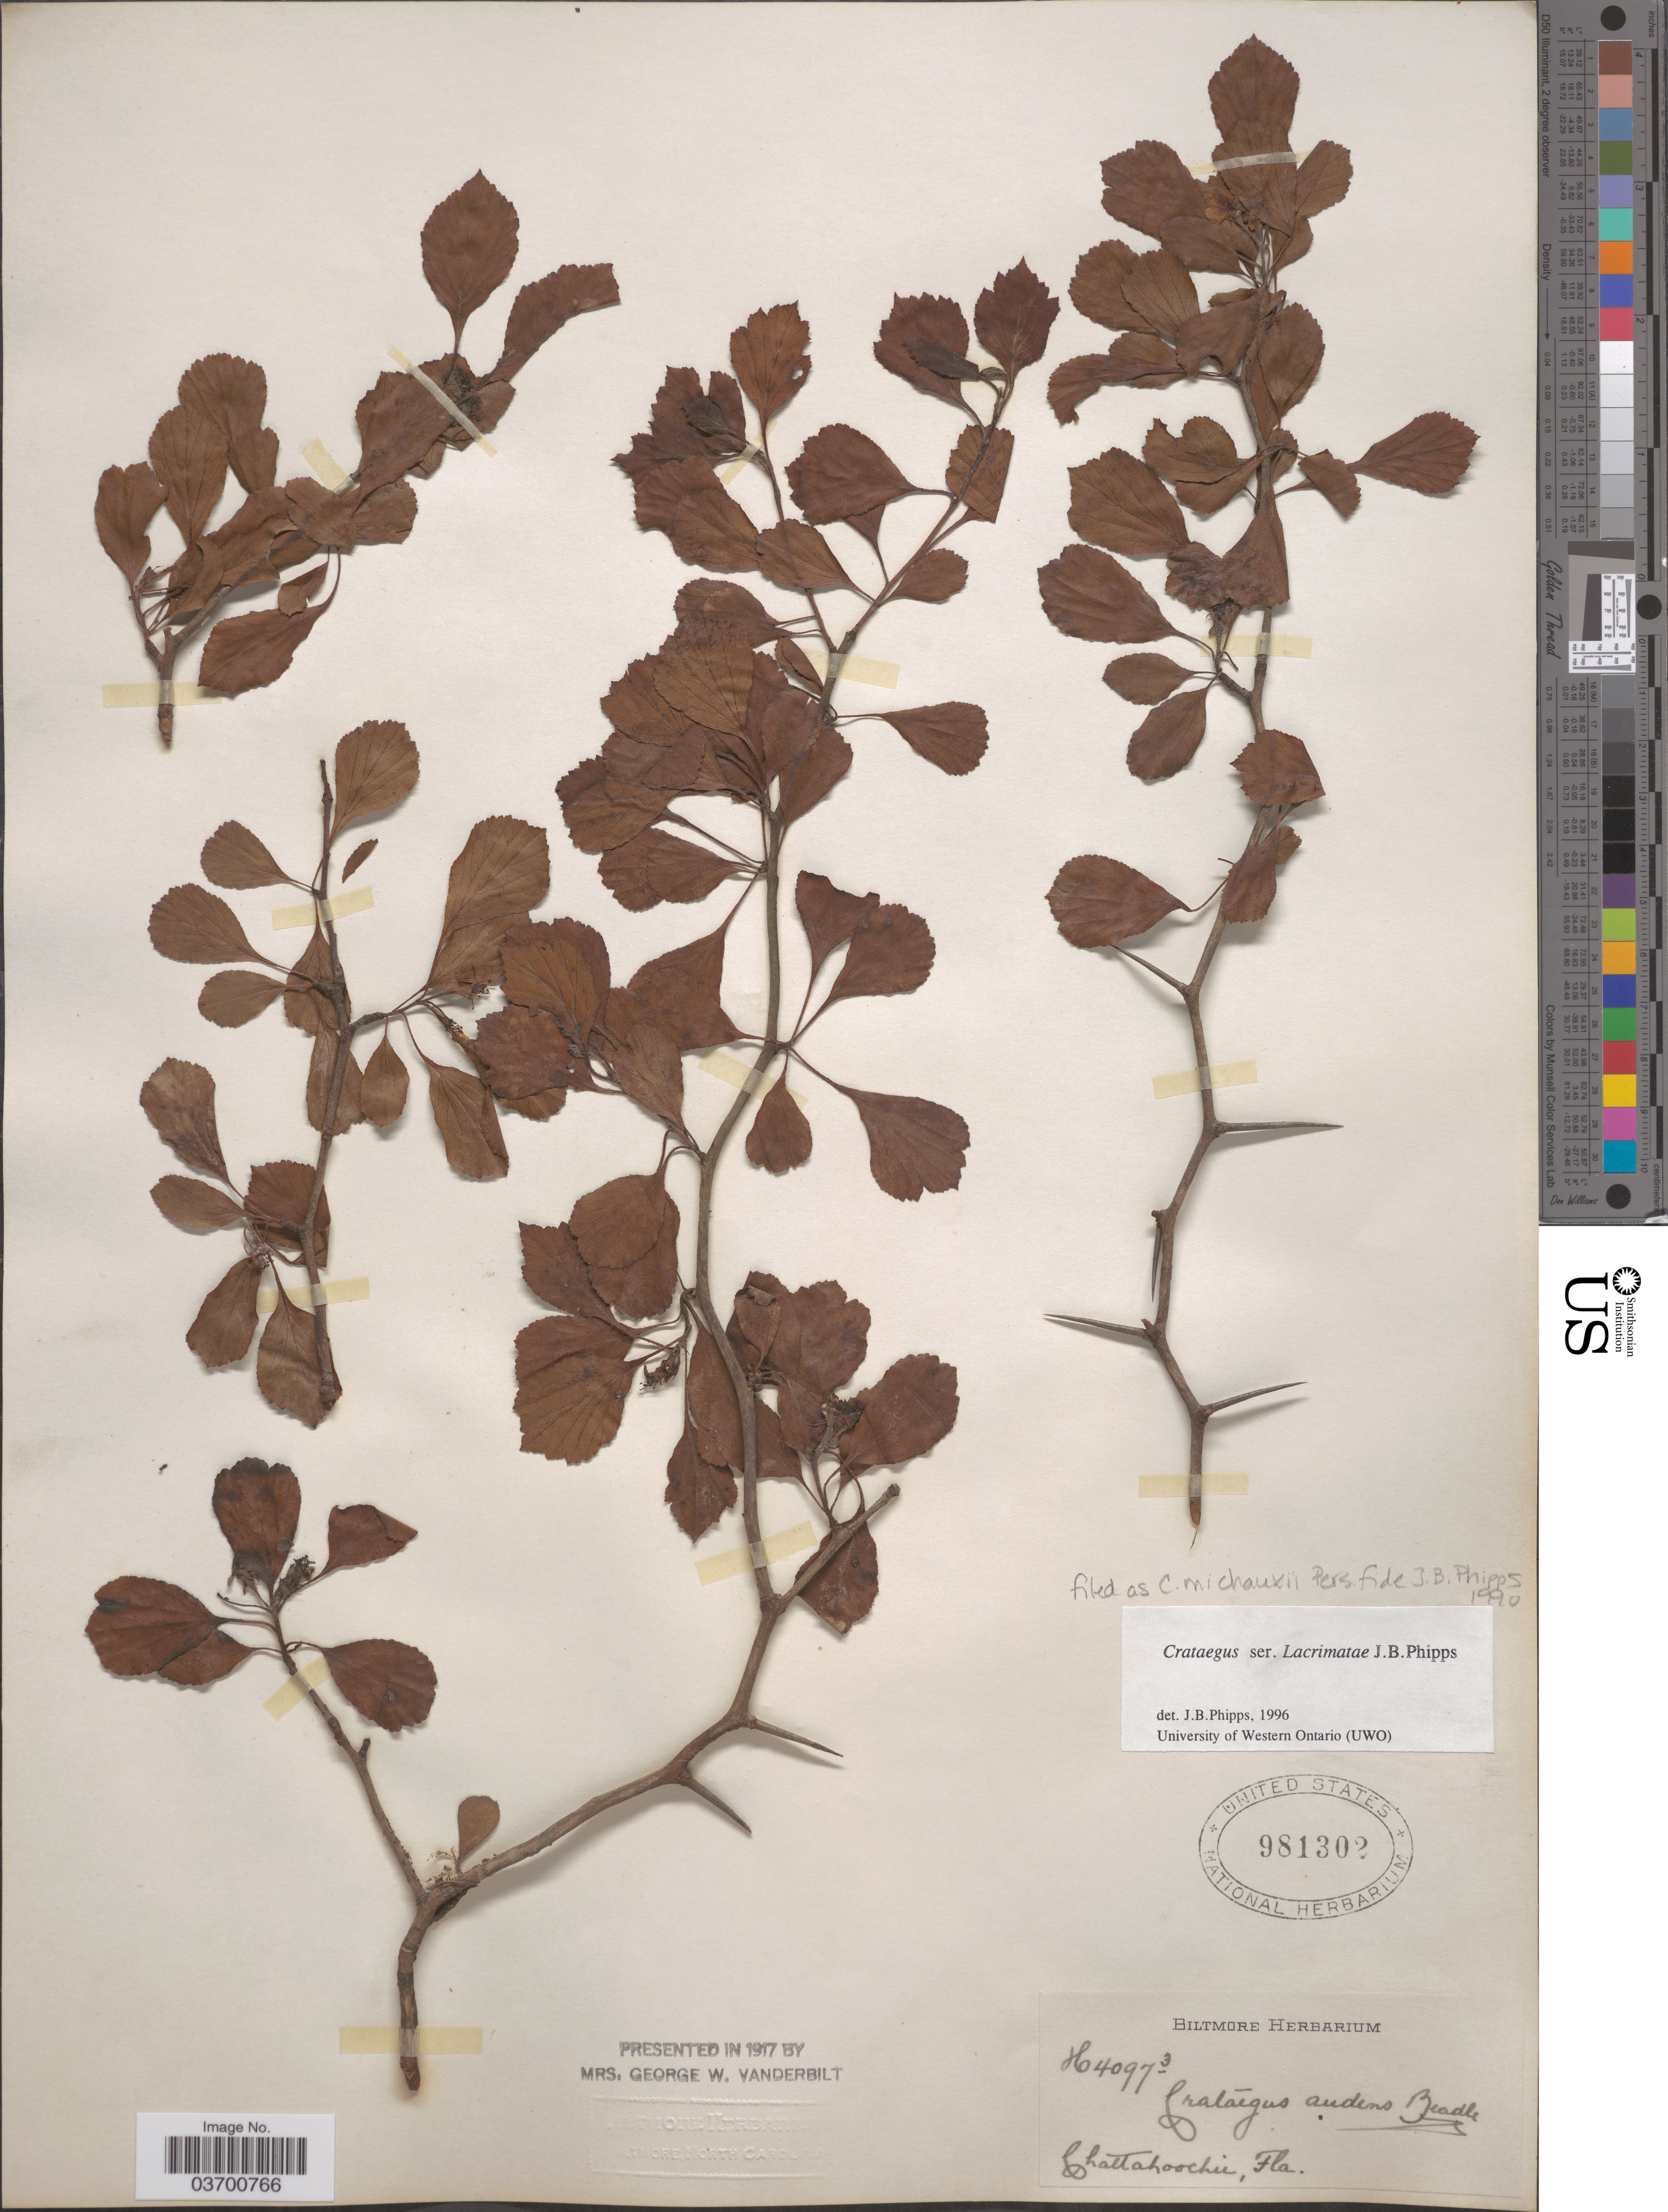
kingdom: Plantae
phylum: Tracheophyta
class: Magnoliopsida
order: Rosales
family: Rosaceae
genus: Crataegus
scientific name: Crataegus michauxii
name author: Pers.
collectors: ex herb. Biltmore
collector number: H4097/3*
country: United States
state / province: Florida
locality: Chattahoochie.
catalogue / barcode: US 981302